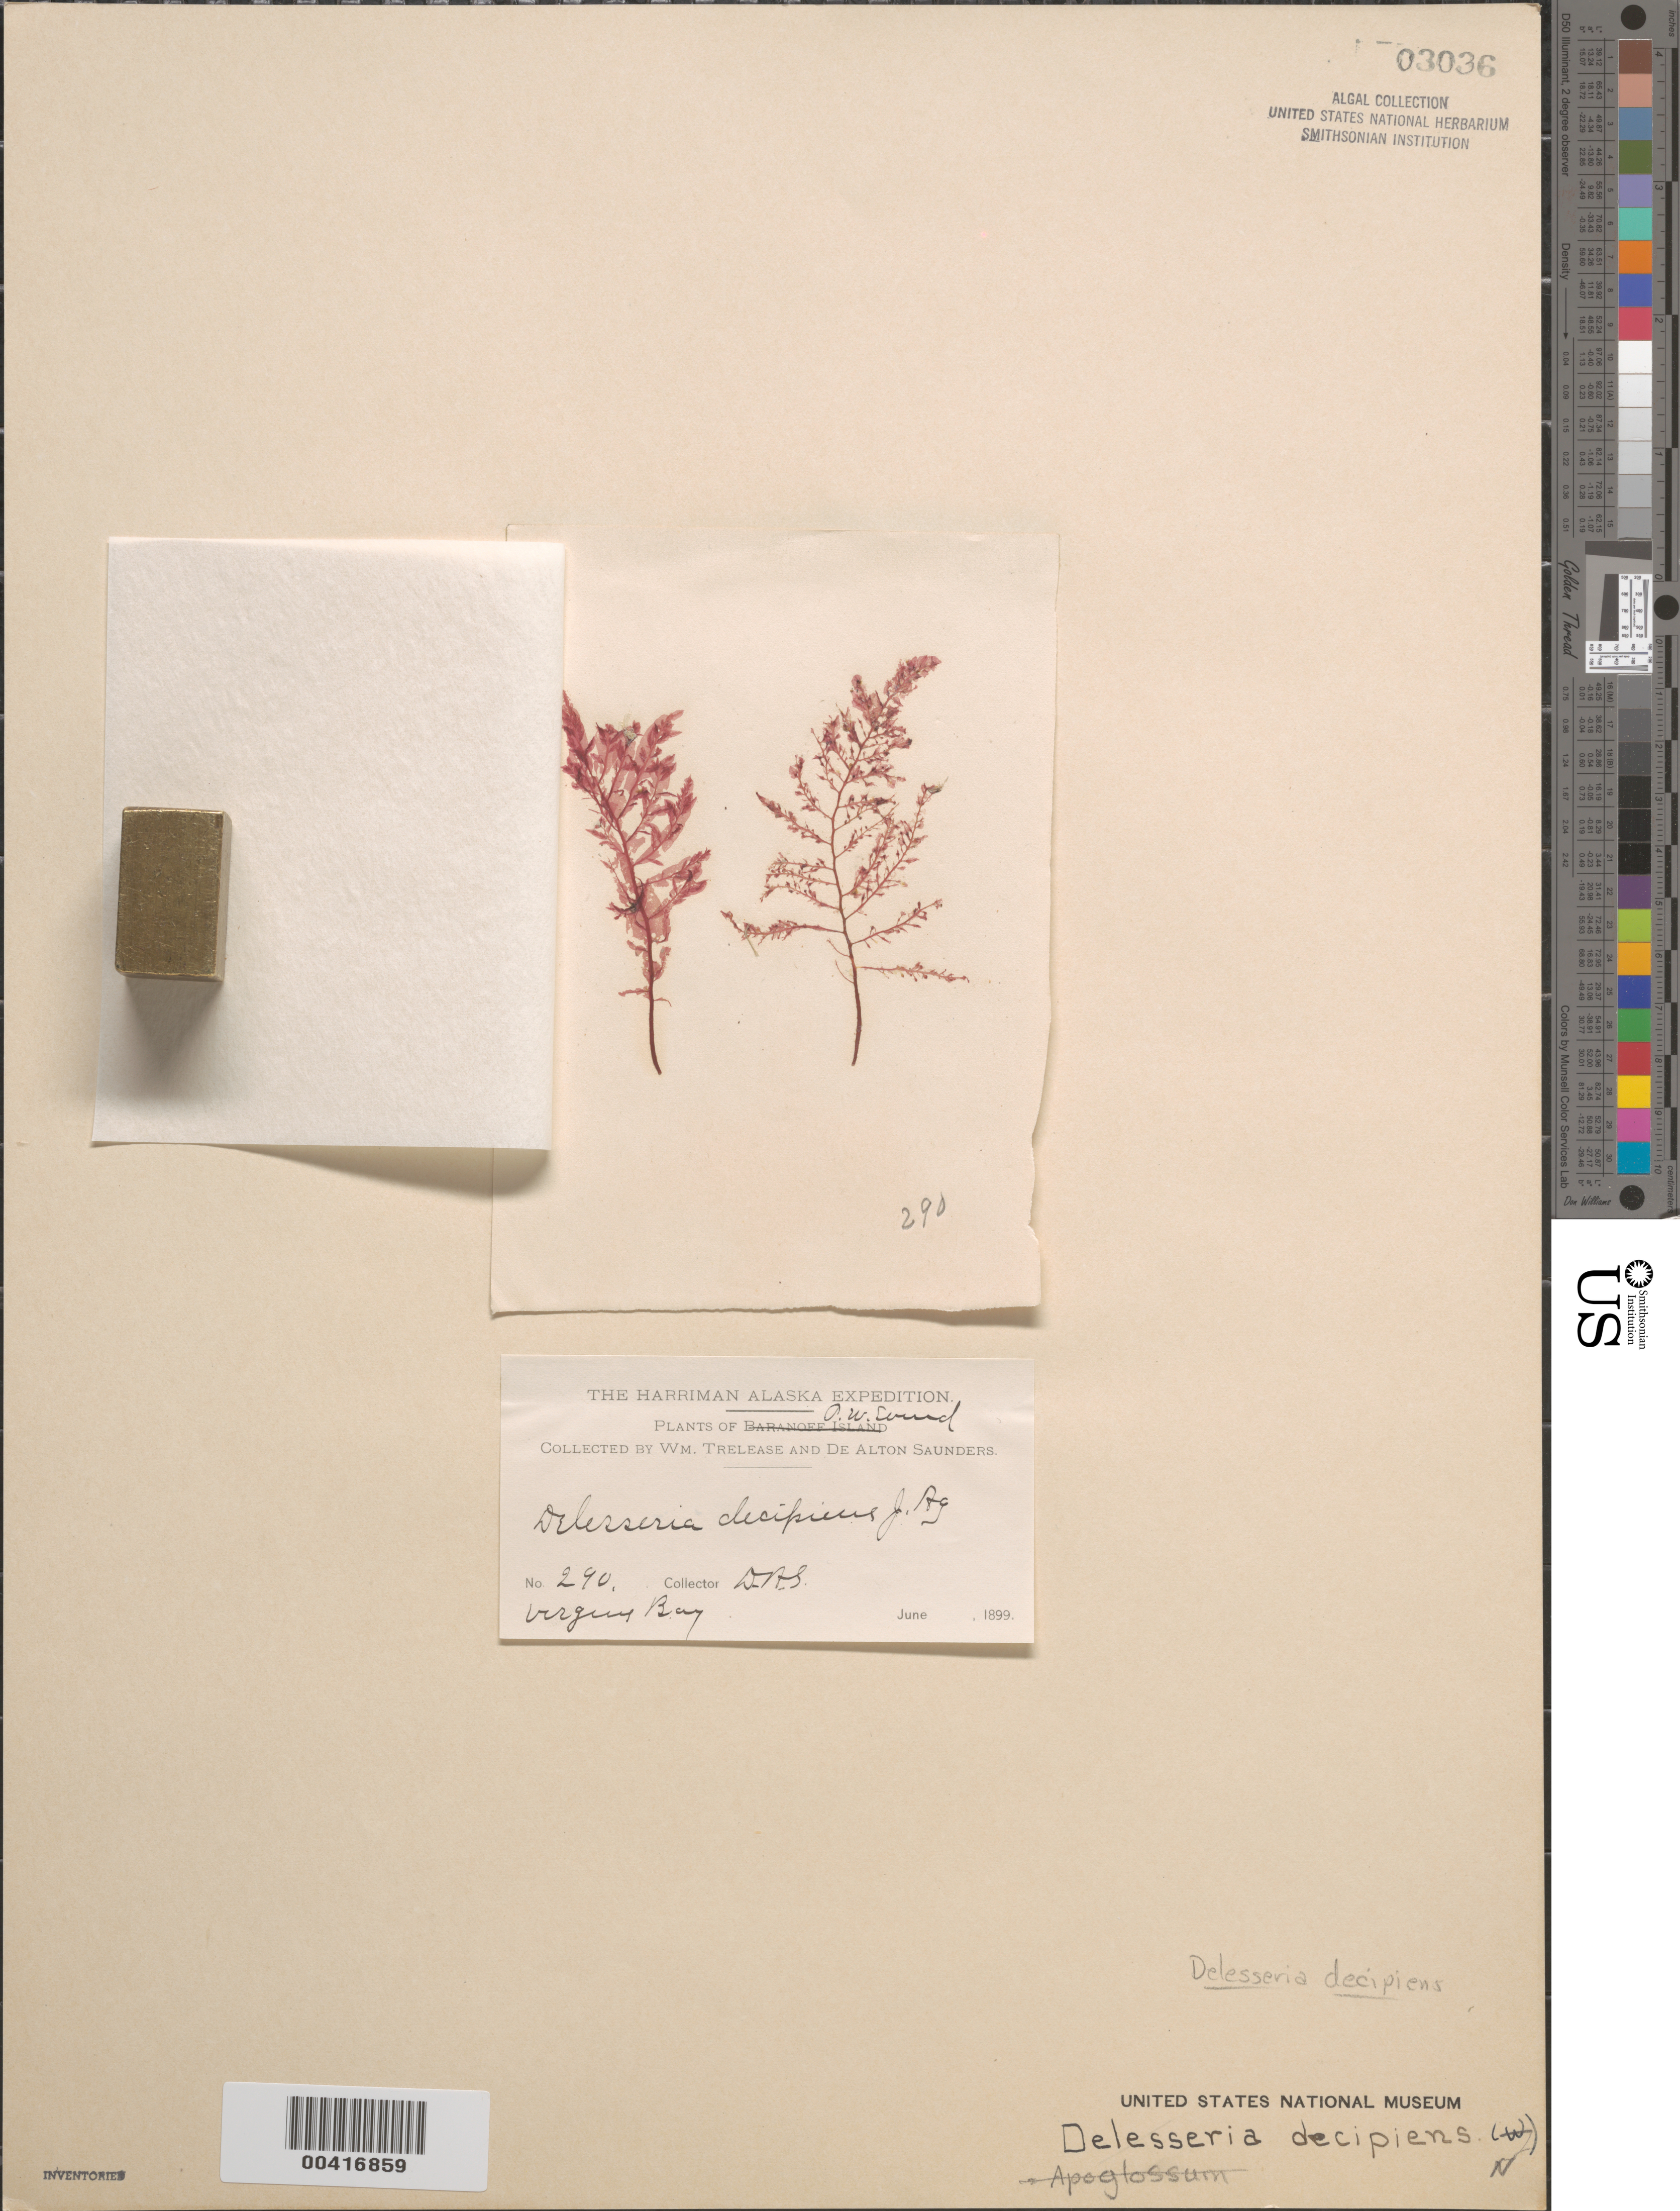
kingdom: Plantae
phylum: Rhodophyta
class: Florideophyceae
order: Ceramiales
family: Delesseriaceae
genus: Cumathamnion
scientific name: Cumathamnion decipiens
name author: (J. Agardh) M.J. Wynne & G.W. Saunders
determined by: Algae name updating Project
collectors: D. Saunders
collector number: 290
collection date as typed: Jun 1899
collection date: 1899-06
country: United States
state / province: Alaska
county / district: Valdez-Cordova Division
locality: Virgin Bay, Prince William Sound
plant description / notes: Harriman Alaska Expedition, 1899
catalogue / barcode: US 3036